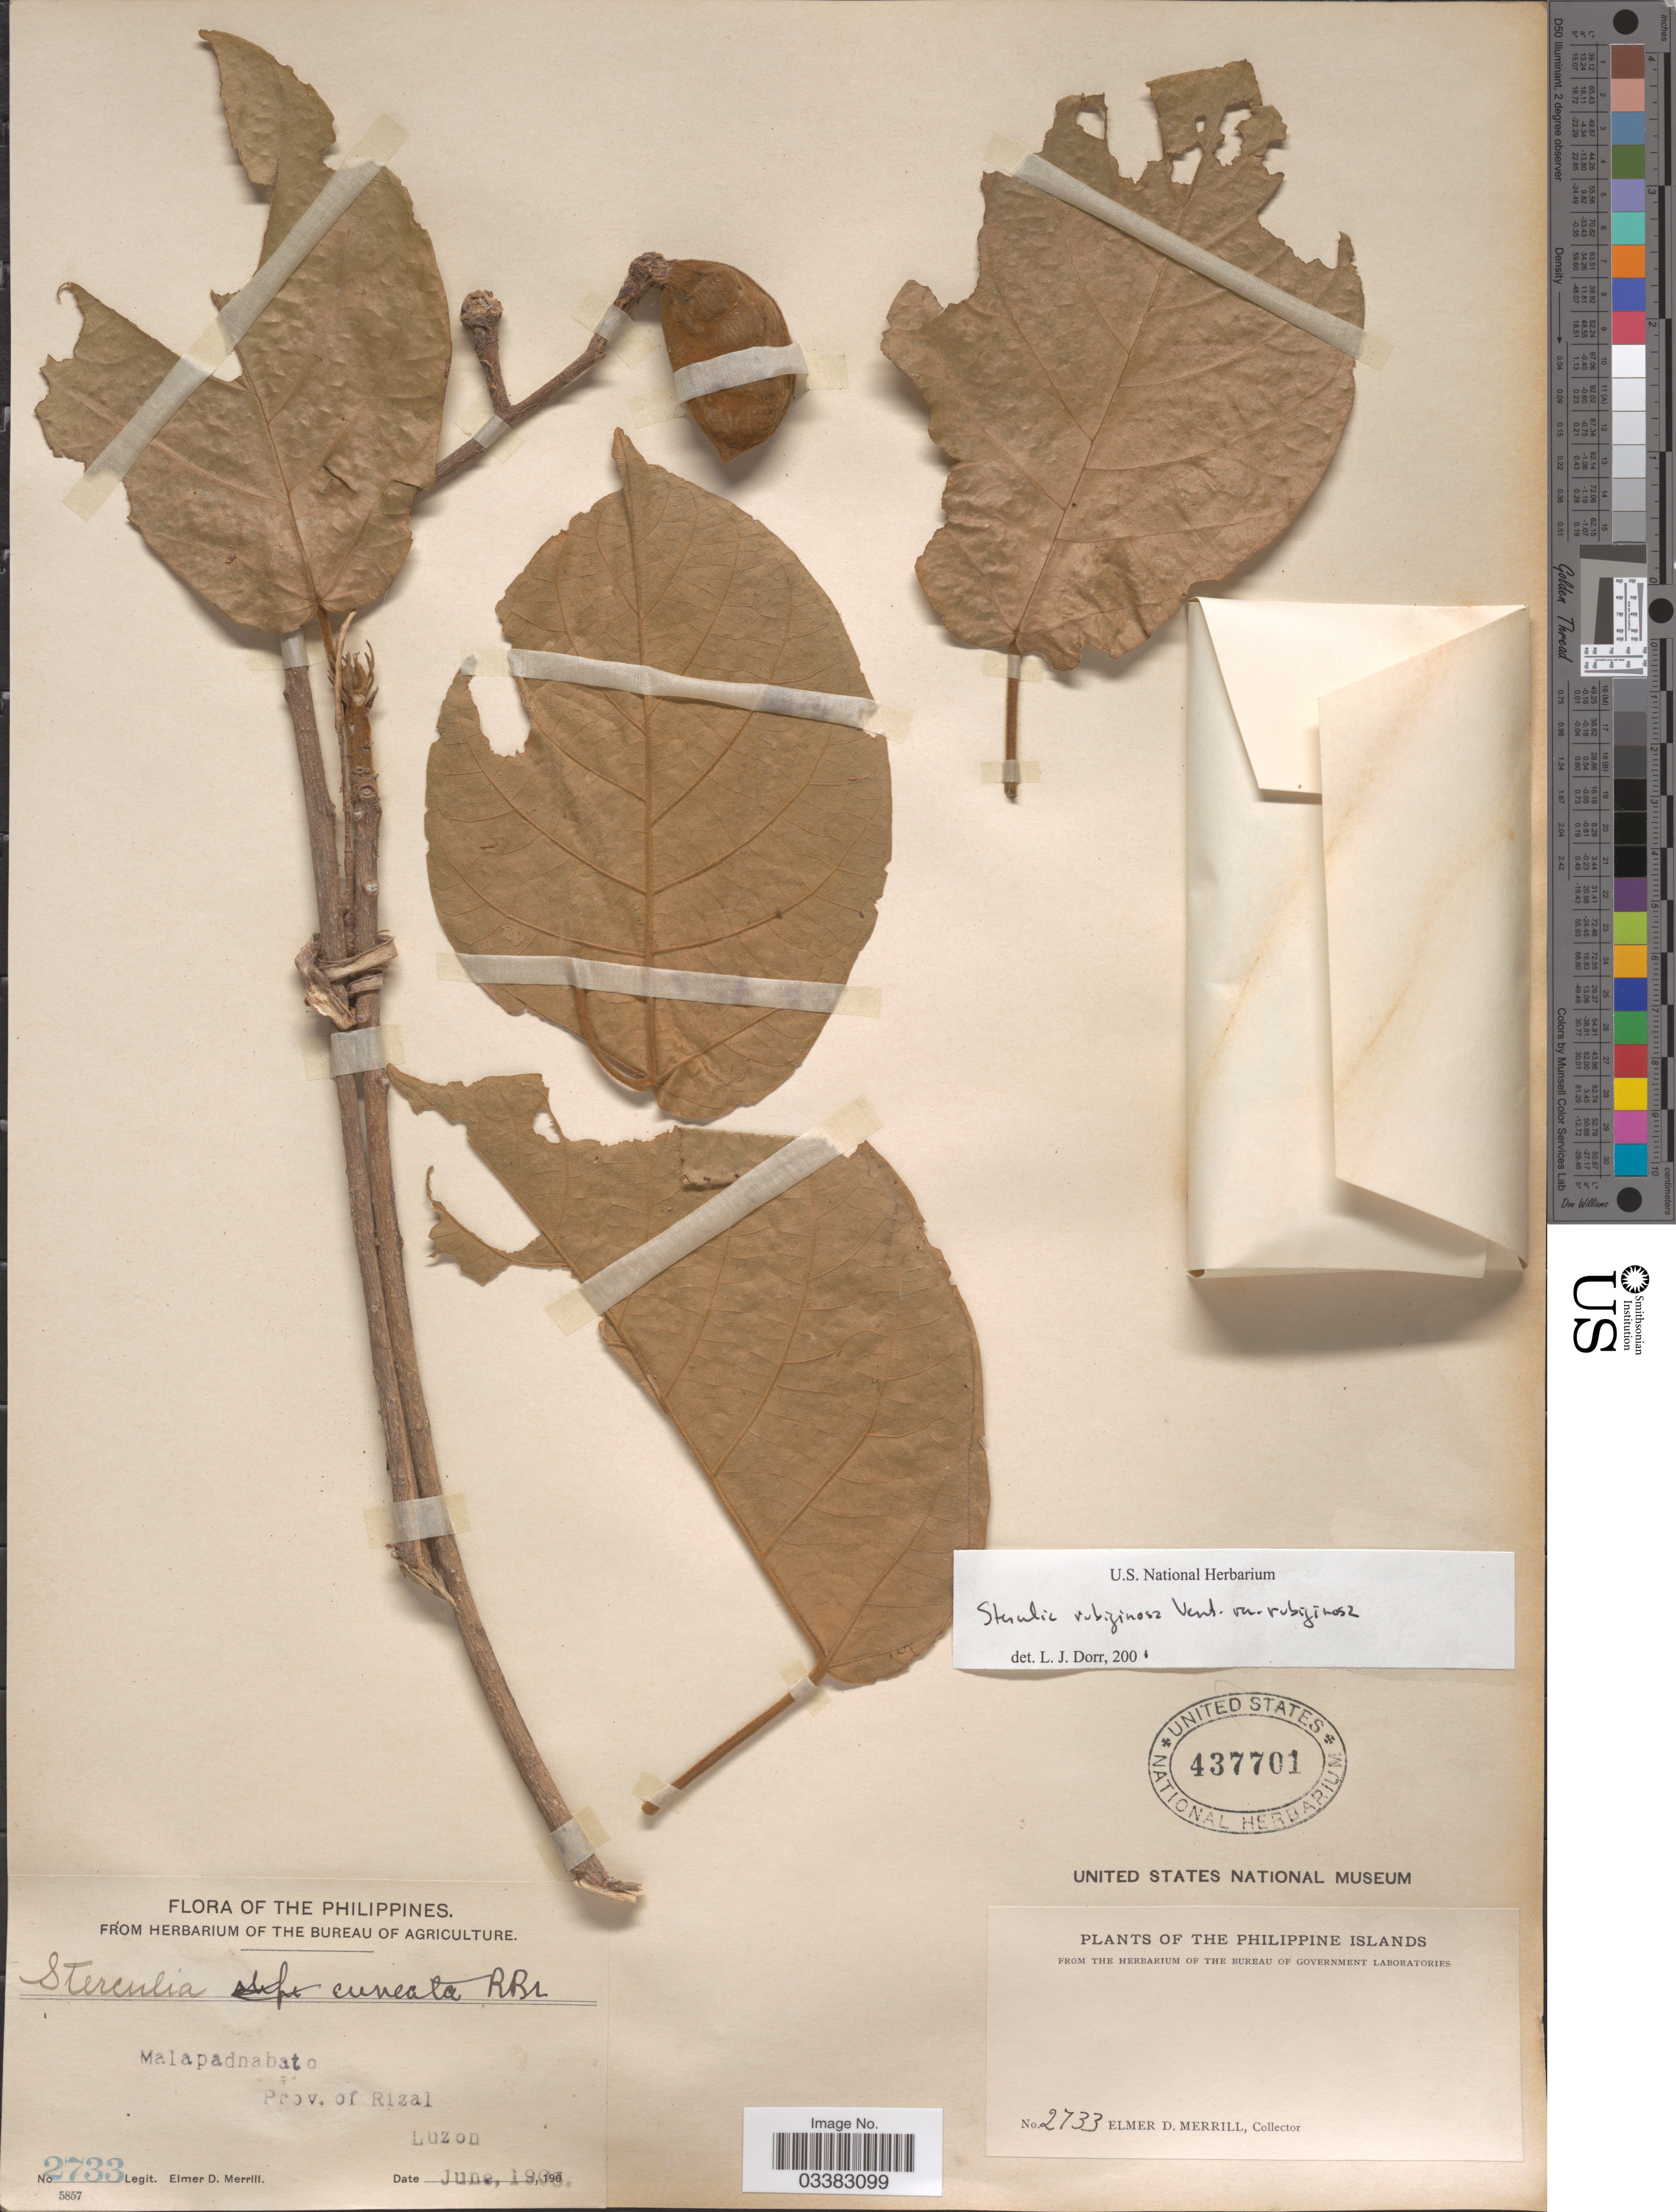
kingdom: Plantae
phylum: Tracheophyta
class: Magnoliopsida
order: Malvales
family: Malvaceae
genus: Sterculia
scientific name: Sterculia rubiginosa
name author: Vent.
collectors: E. D. Merrill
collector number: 2733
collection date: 1900-06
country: Philippines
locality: The Philippine Islands, Malapadnabato, Prov. of Rizal, Luzon.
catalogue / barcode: US 437701